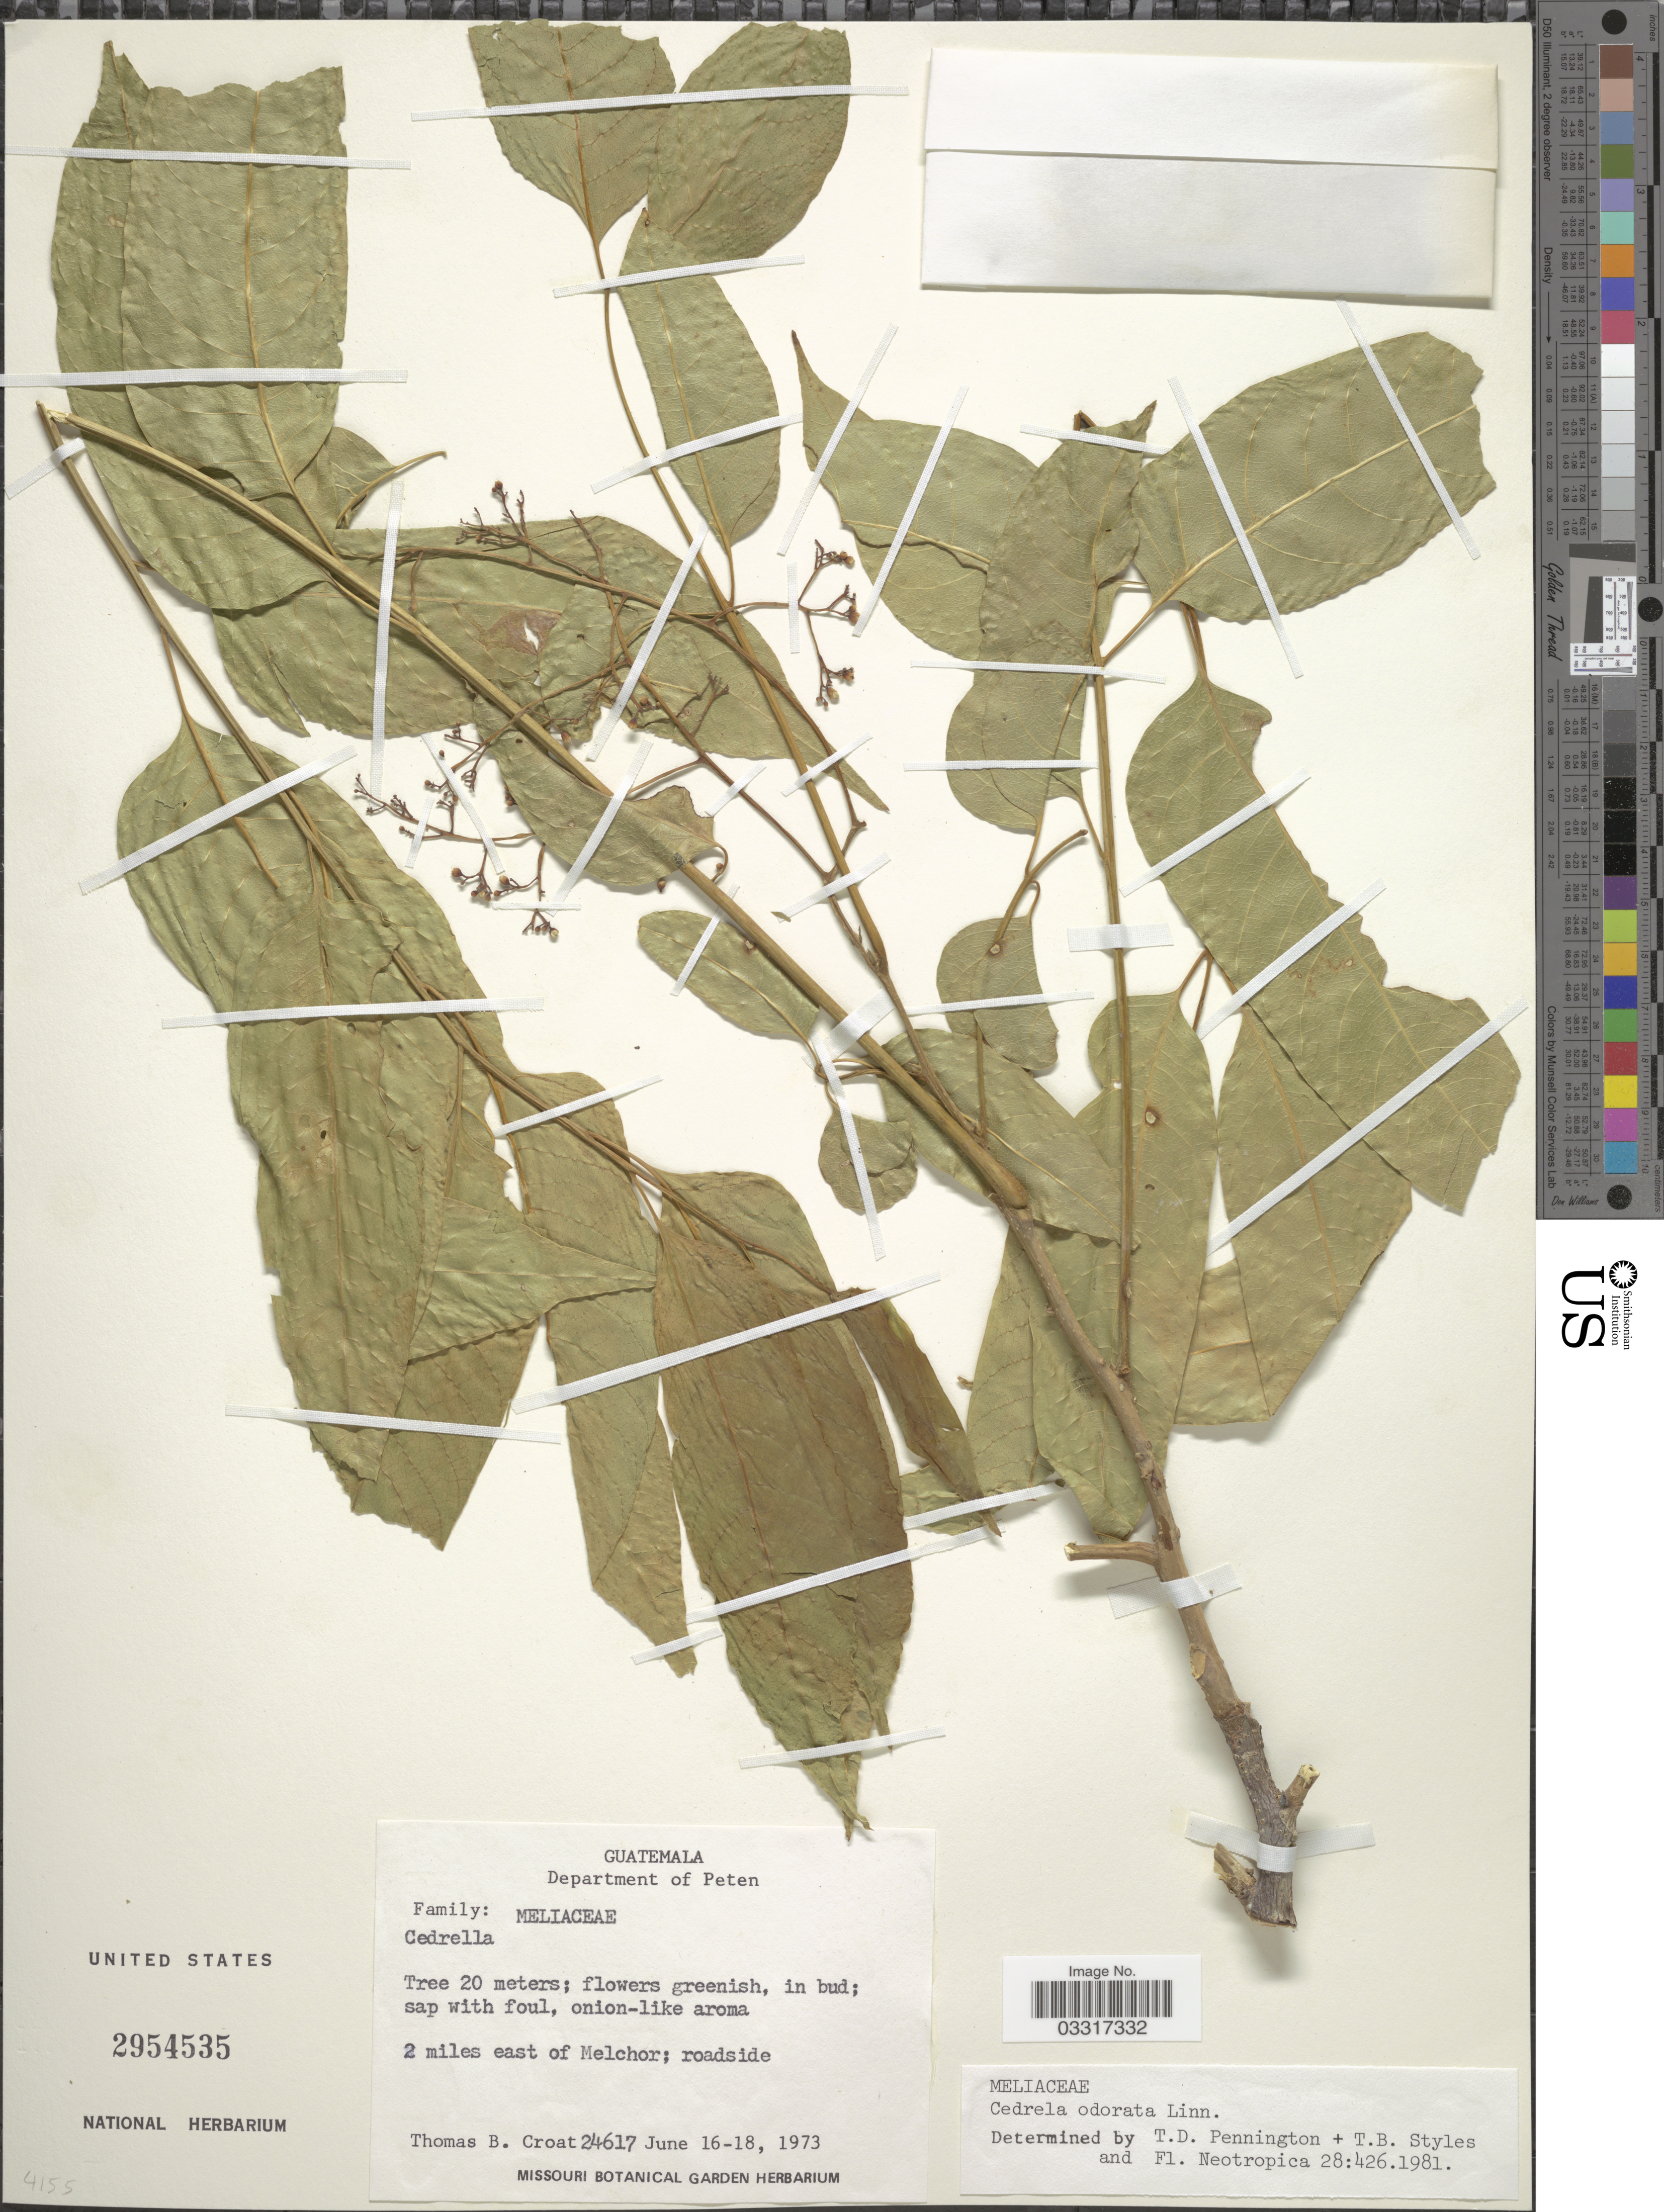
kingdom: Plantae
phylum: Tracheophyta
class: Magnoliopsida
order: Sapindales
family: Meliaceae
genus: Cedrela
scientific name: Cedrela odorata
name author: L.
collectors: T. B. Croat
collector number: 24617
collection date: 1973-06-16/1973-06-18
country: Guatemala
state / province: El Petén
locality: Department of Peten. 2 miles east of Melchor.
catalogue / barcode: US 2954535